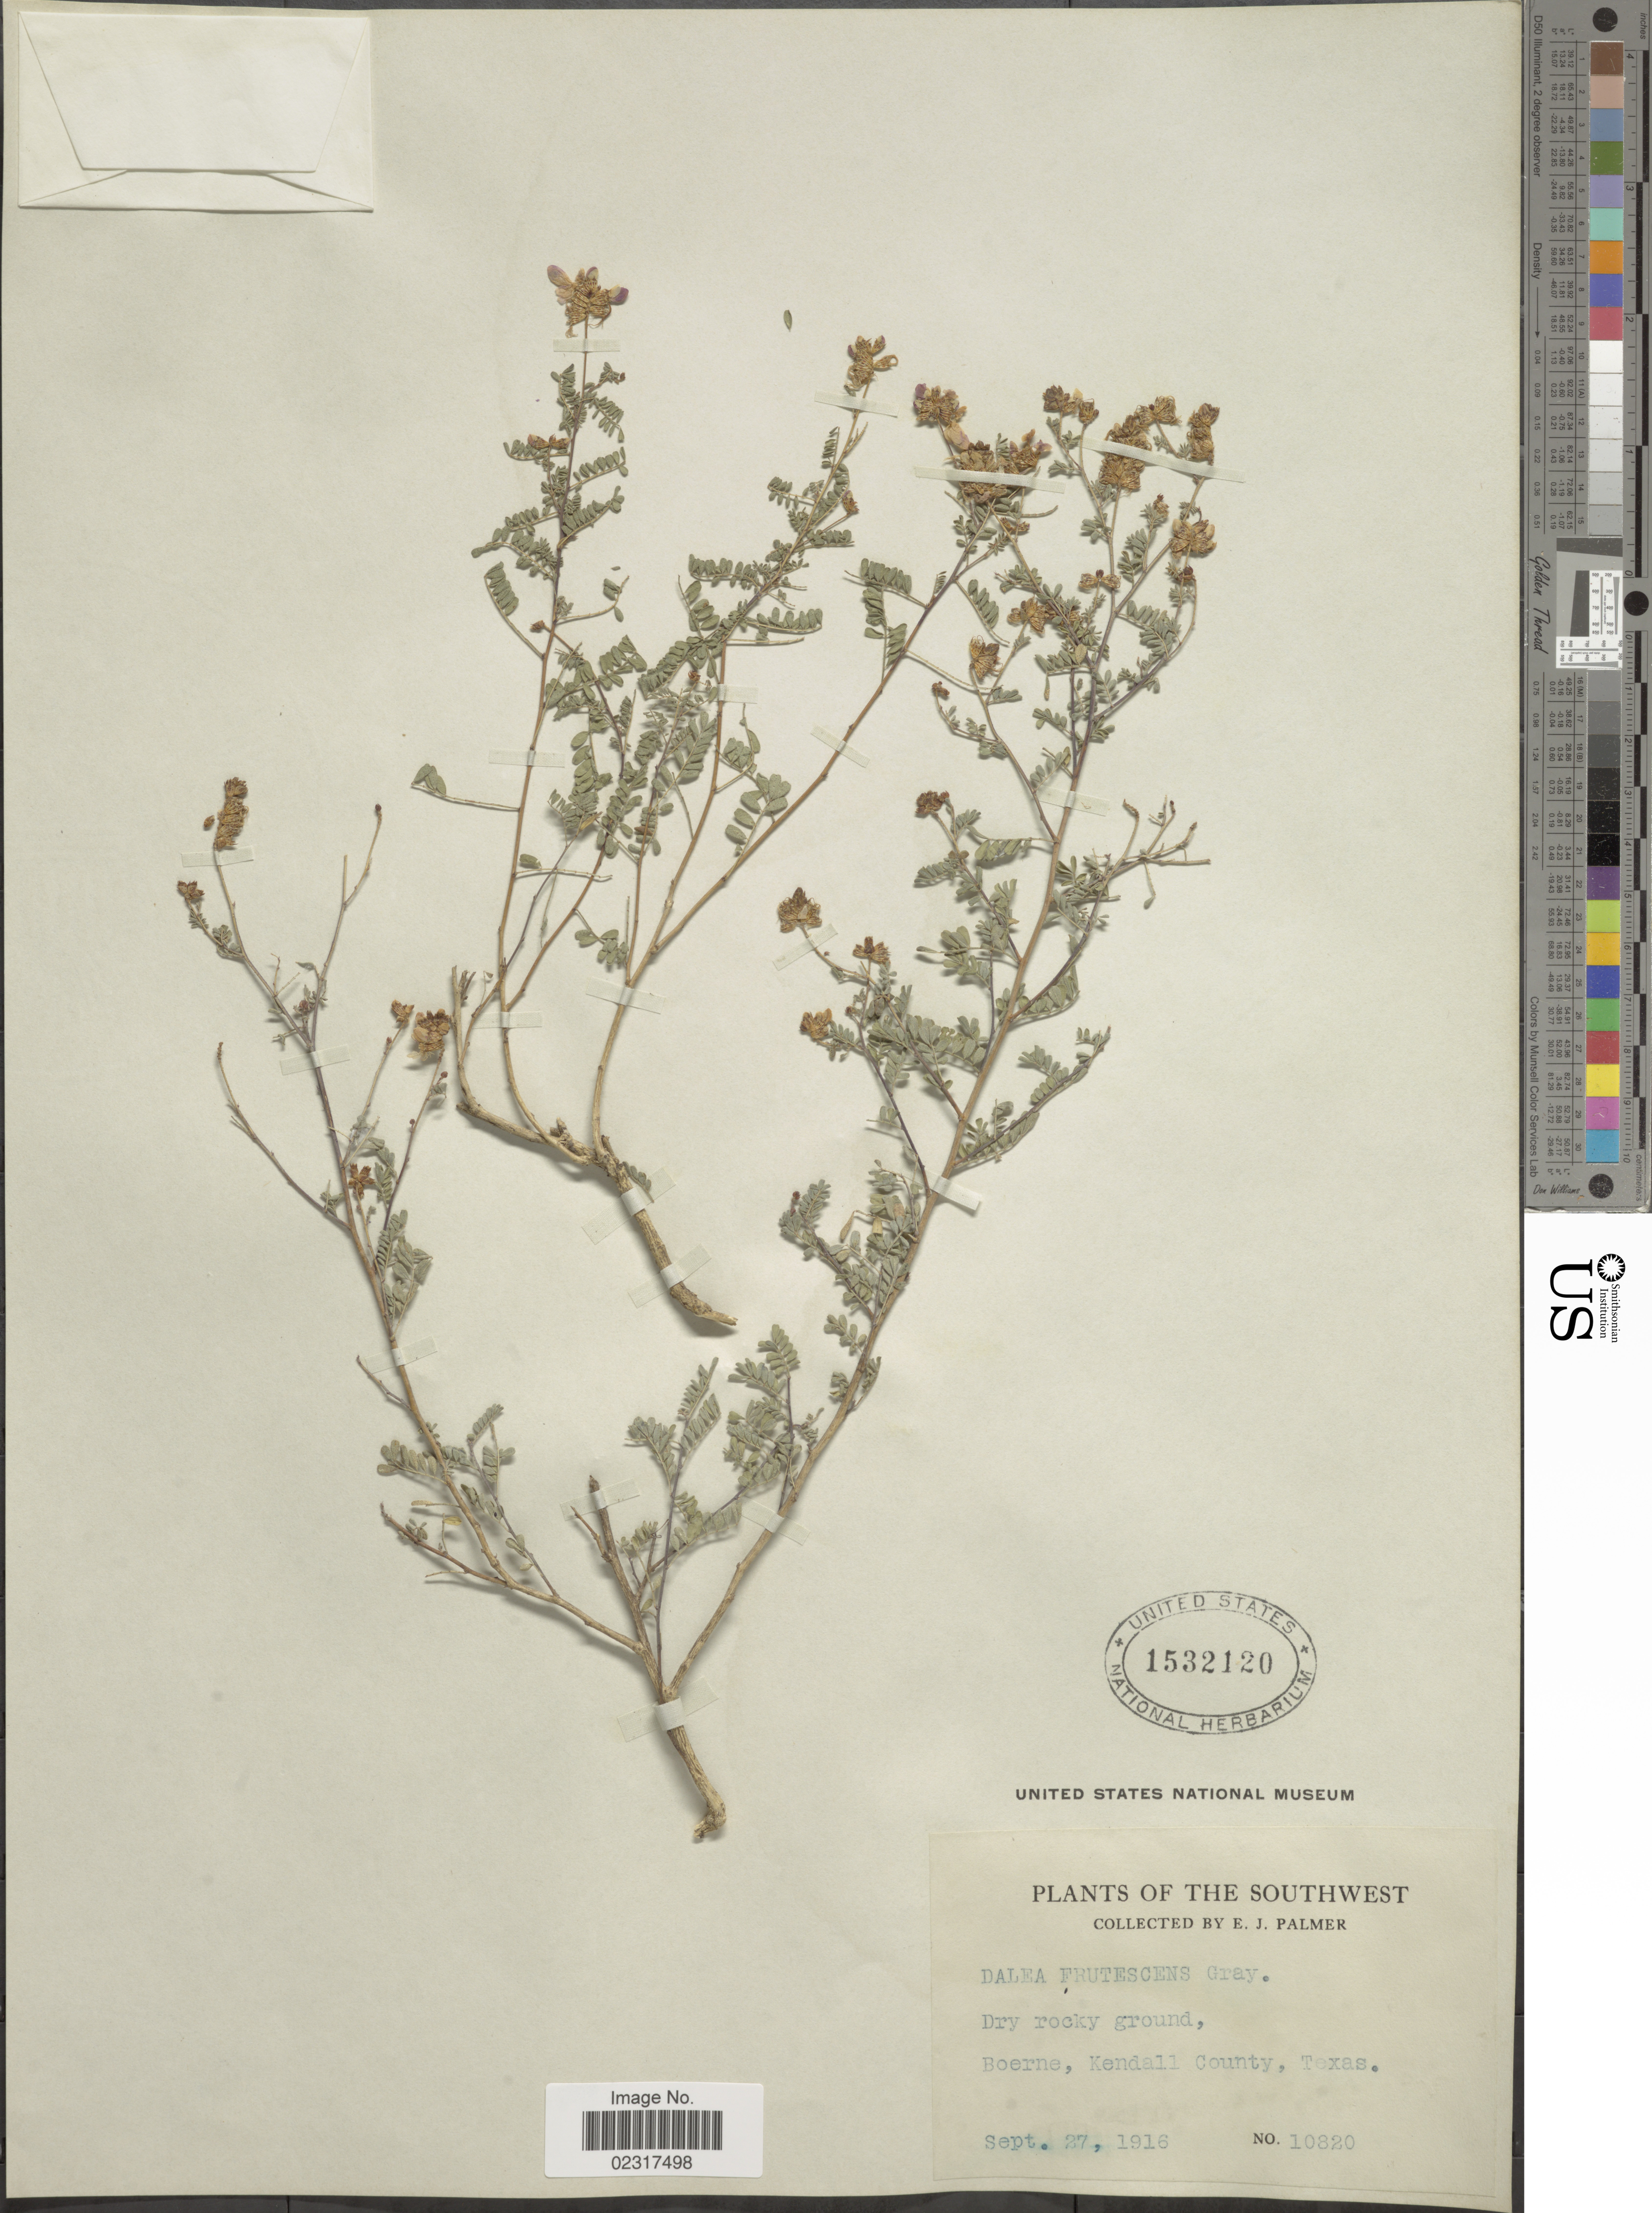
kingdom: Plantae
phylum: Tracheophyta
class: Magnoliopsida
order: Fabales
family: Fabaceae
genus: Dalea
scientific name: Dalea frutescens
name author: A. Gray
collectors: E. J. Palmer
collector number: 10820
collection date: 1916-09-27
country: United States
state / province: Texas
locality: Southwest, Boerne, Kendall County.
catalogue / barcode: US 1532120